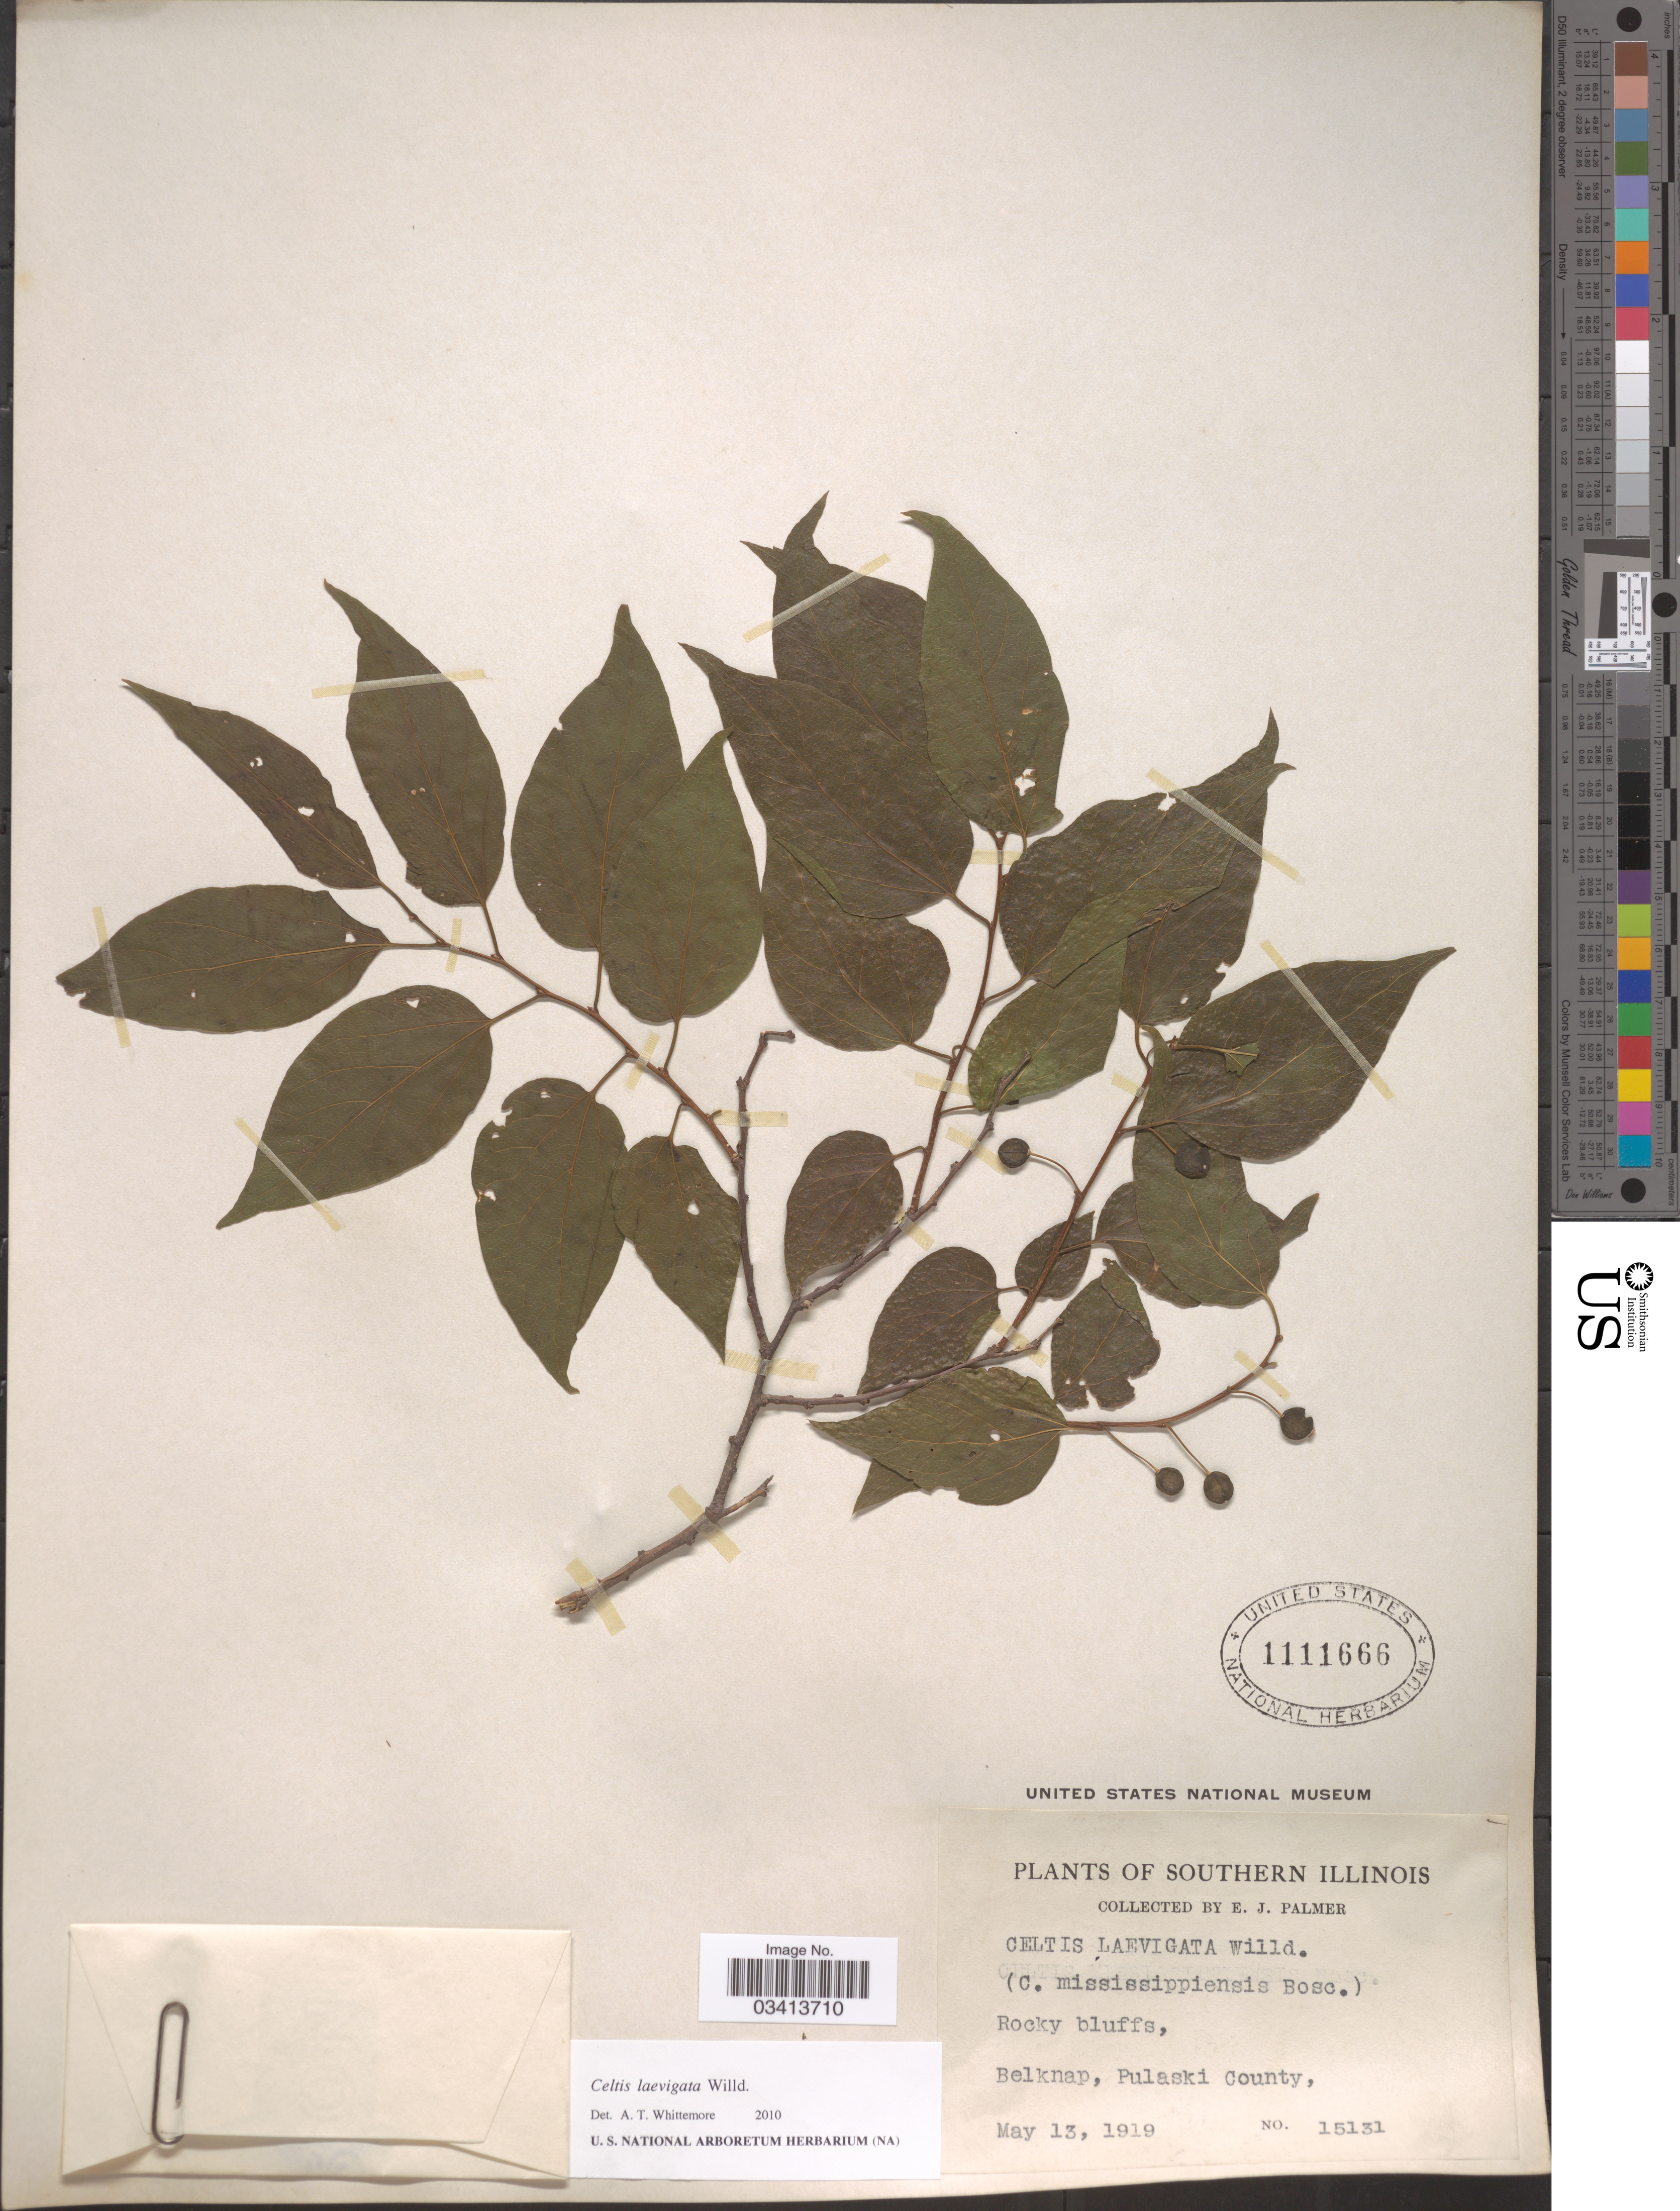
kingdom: Plantae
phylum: Tracheophyta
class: Magnoliopsida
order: Rosales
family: Cannabaceae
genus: Celtis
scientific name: Celtis laevigata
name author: Willd.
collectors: E. J. Palmer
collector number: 15131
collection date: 1919-05-13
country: United States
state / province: Illinois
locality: Southern Illinois. Rocky bluffs, Belknap, Pulaski County.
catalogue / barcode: US 1111666